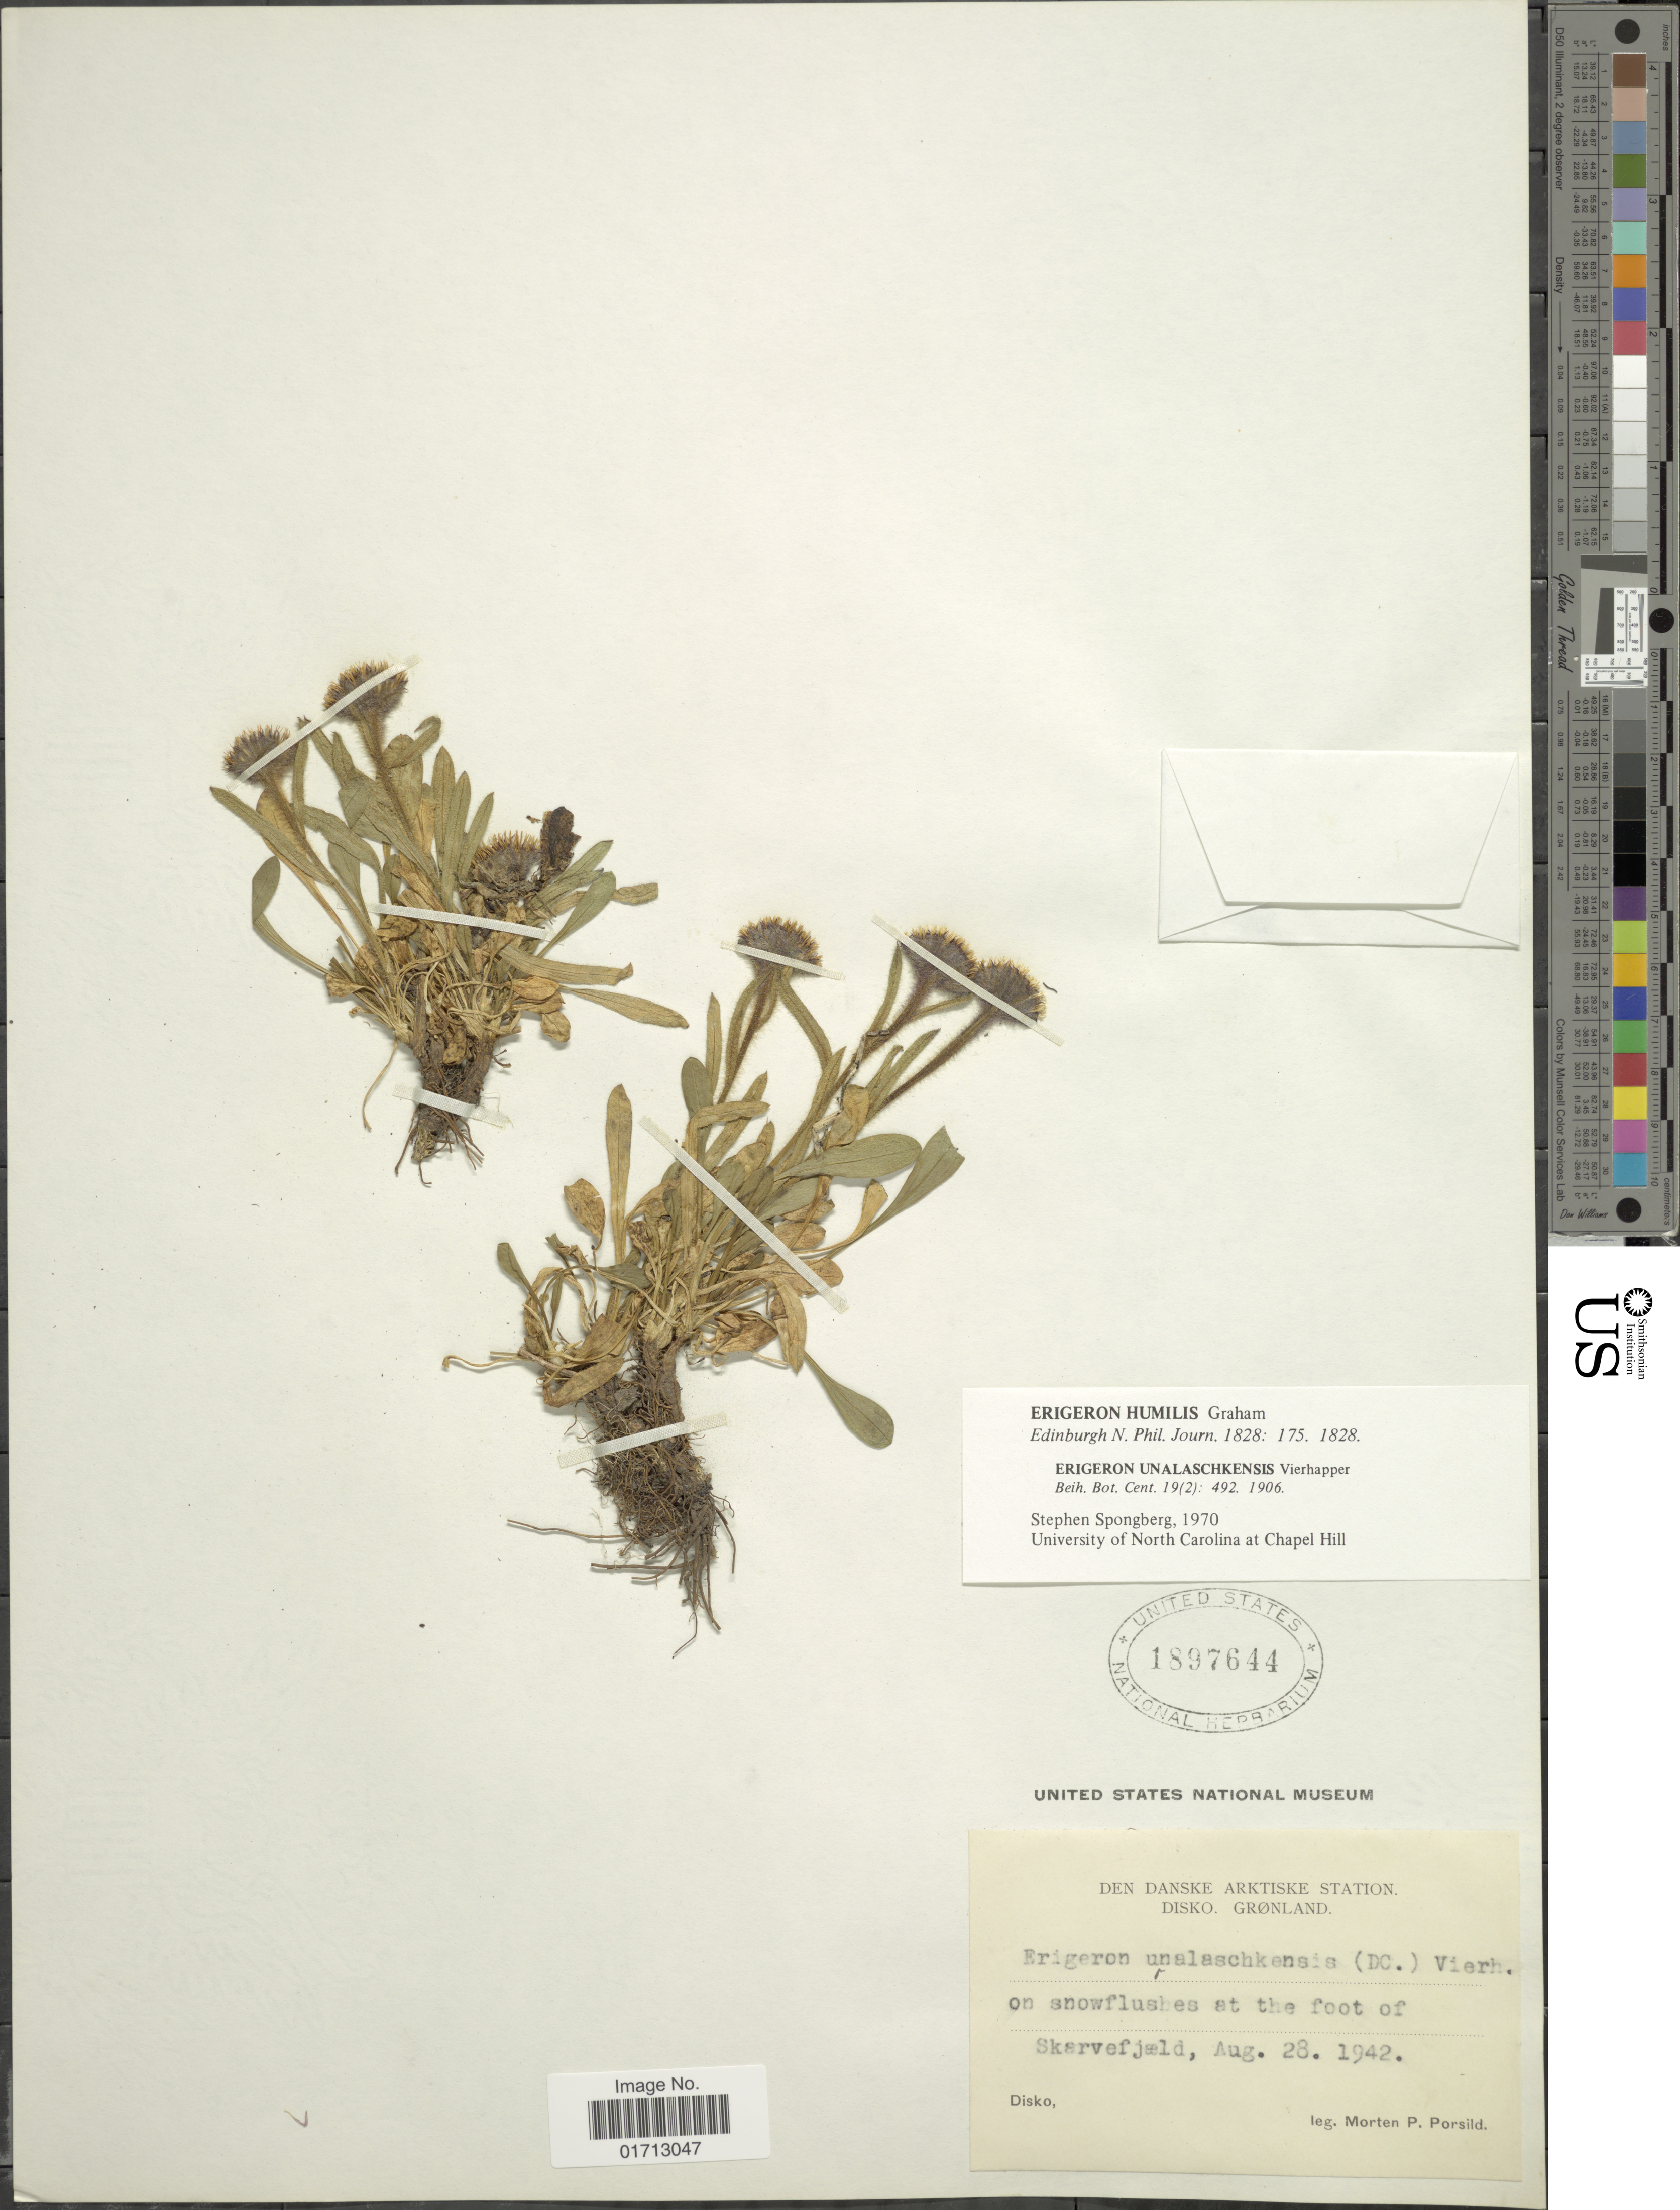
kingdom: Plantae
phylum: Tracheophyta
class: Magnoliopsida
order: Asterales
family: Asteraceae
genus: Erigeron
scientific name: Erigeron humilis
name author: Graham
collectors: M. P. Porsild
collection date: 1942-08-28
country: Greenland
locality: Den Danke Arktiske Station, Disko, Grondland, Groene Occid, S. Stromfjord, Nordsiden ved.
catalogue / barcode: US 1897644